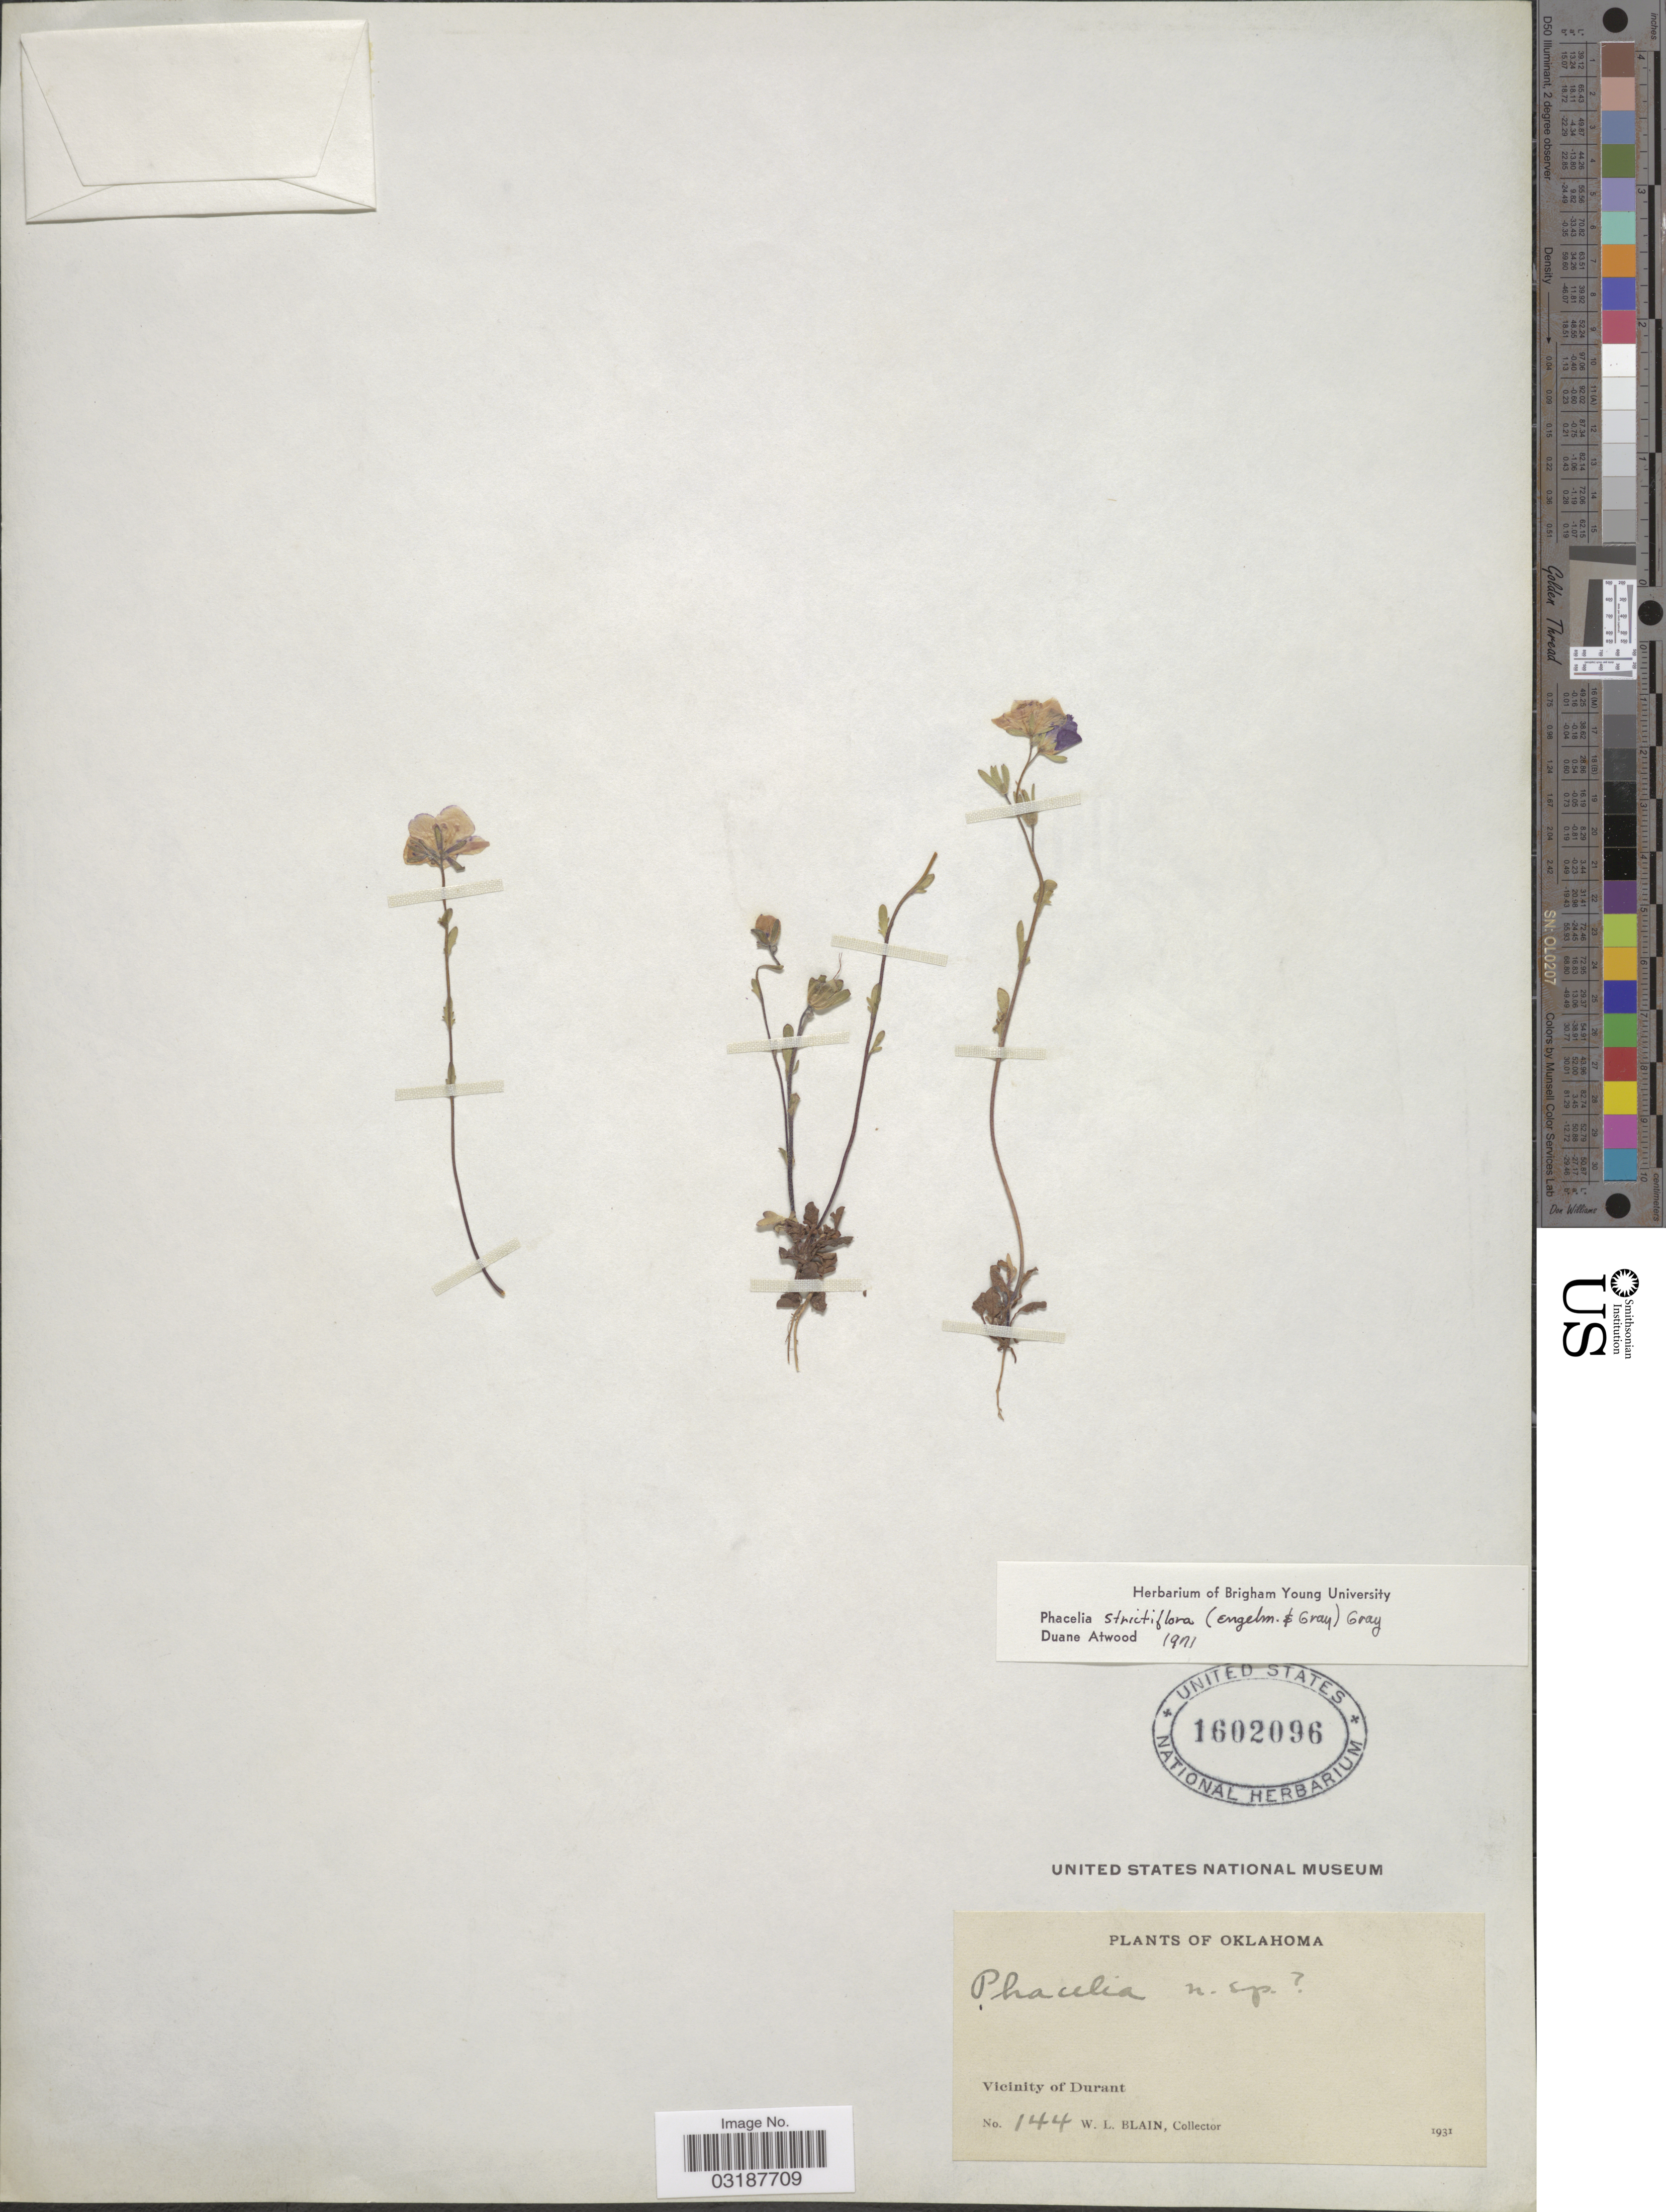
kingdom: Plantae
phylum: Tracheophyta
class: Magnoliopsida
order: Boraginales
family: Hydrophyllaceae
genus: Phacelia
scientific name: Phacelia strictiflora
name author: (Engelm. & A. Gray) A. Gray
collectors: W. Blain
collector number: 144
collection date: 1931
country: United States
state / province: Oklahoma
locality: Vicinity of Durant.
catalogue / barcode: US 1602096